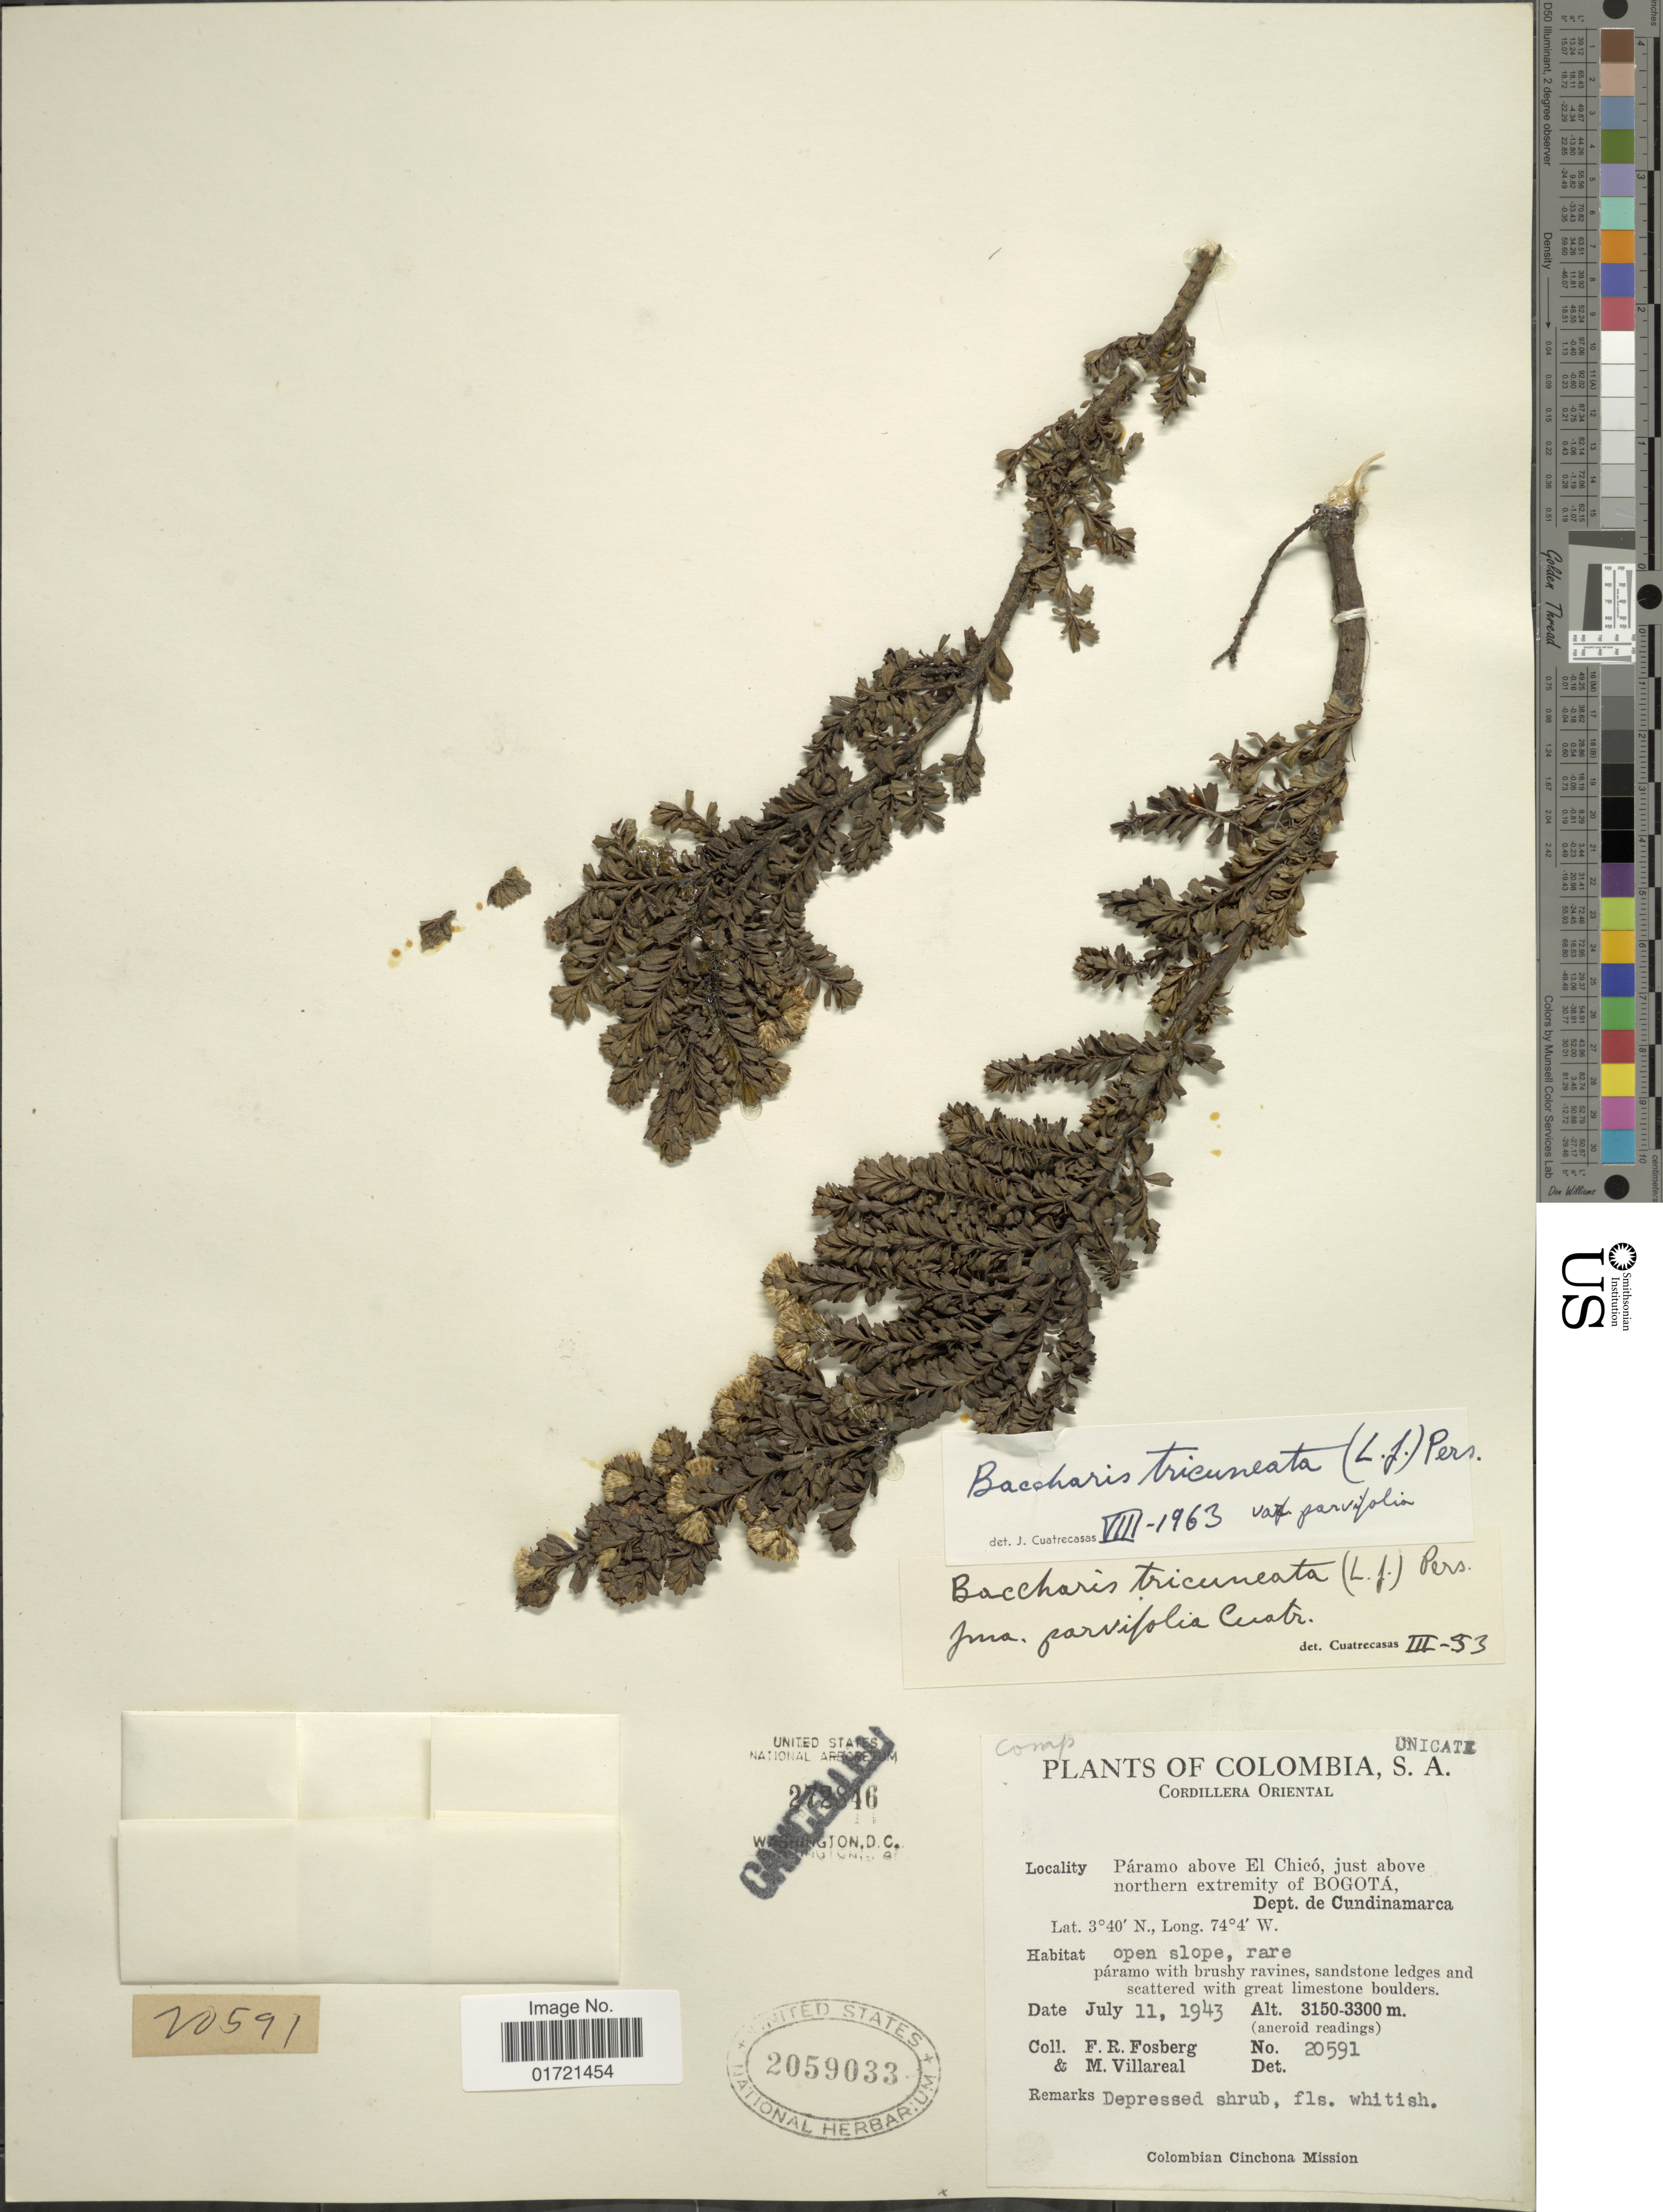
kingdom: Plantae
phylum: Tracheophyta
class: Magnoliopsida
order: Asterales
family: Asteraceae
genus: Baccharis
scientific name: Baccharis tricuneata var. parvifolia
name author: Cuatrec.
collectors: F. R. Fosberg & M. Villareal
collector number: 20591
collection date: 1943-07-11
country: Colombia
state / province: Cundinamarca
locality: Cordillera Oriental, Paramo above El Chico, just above northern extremity of Bogota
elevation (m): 3150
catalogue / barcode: US 2059033